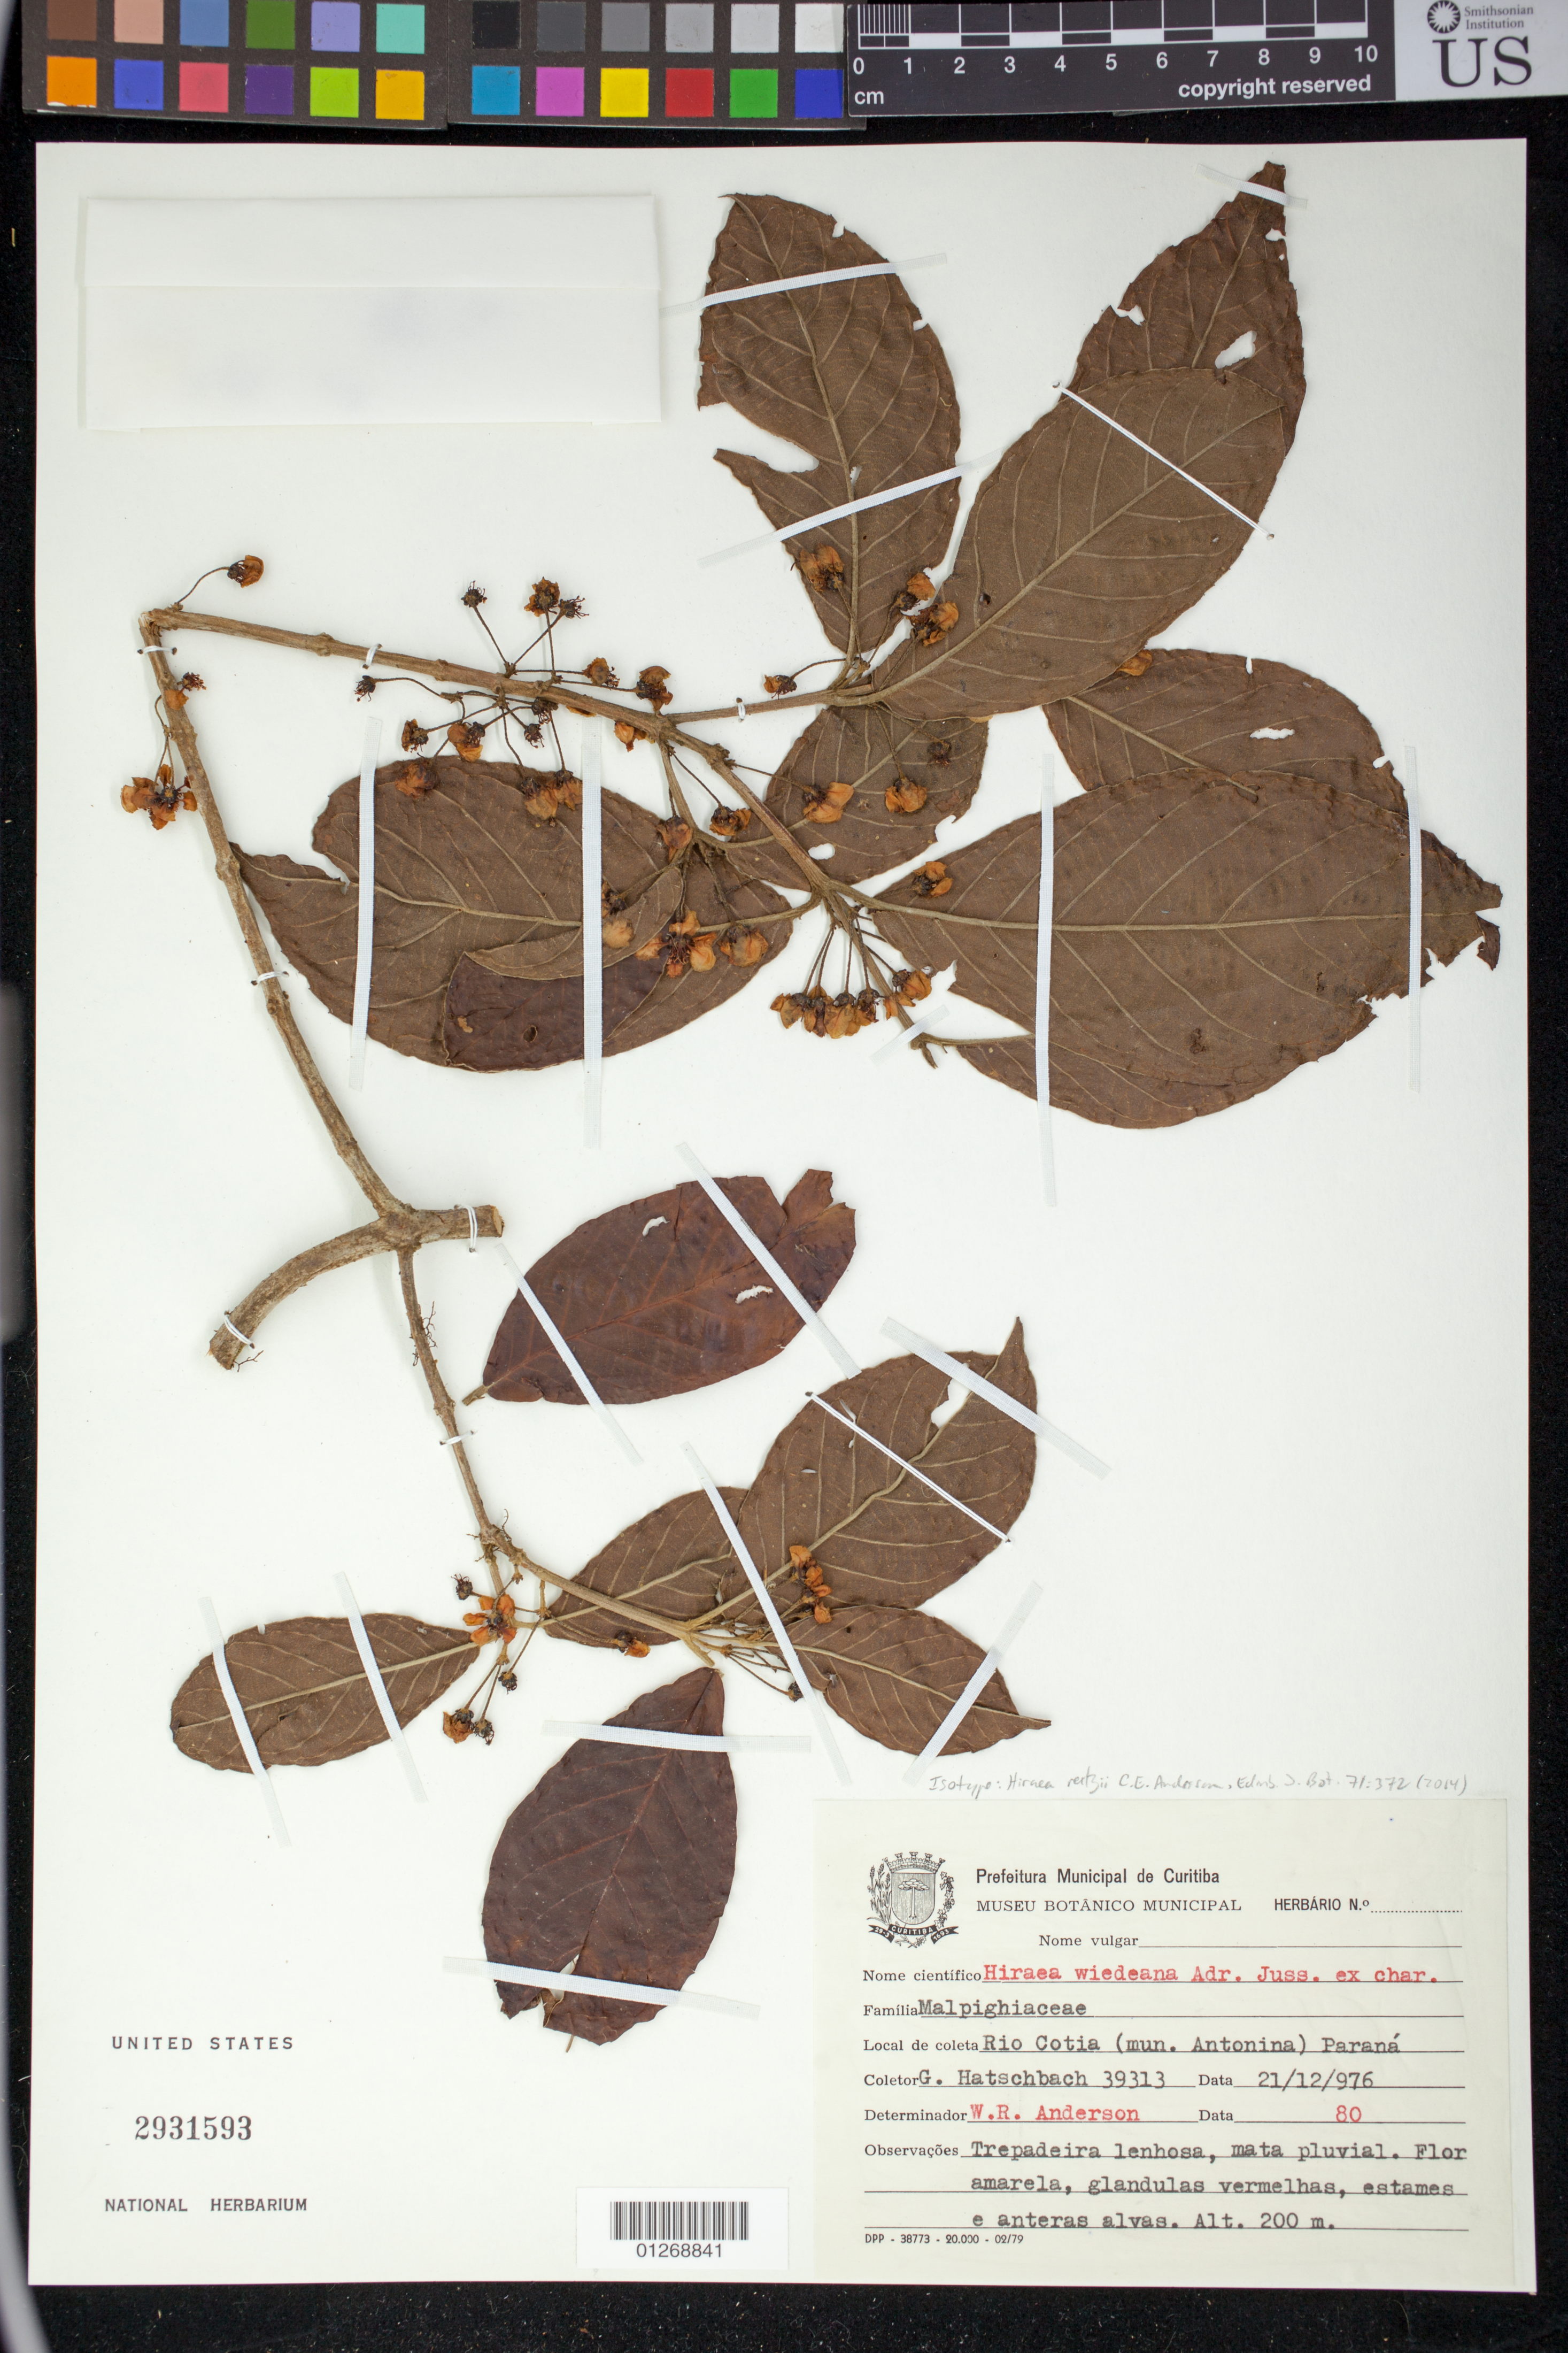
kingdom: Plantae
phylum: Tracheophyta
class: Magnoliopsida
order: Malpighiales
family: Malpighiaceae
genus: Hiraea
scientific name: Hiraea reitzii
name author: C.E. Anderson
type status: Isotype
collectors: G. Hatschbach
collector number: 39313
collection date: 1976-12-21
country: Brazil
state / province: Paraná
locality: Rio Cotia (mun. Antonina) Paraná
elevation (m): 200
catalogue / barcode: US 2931593